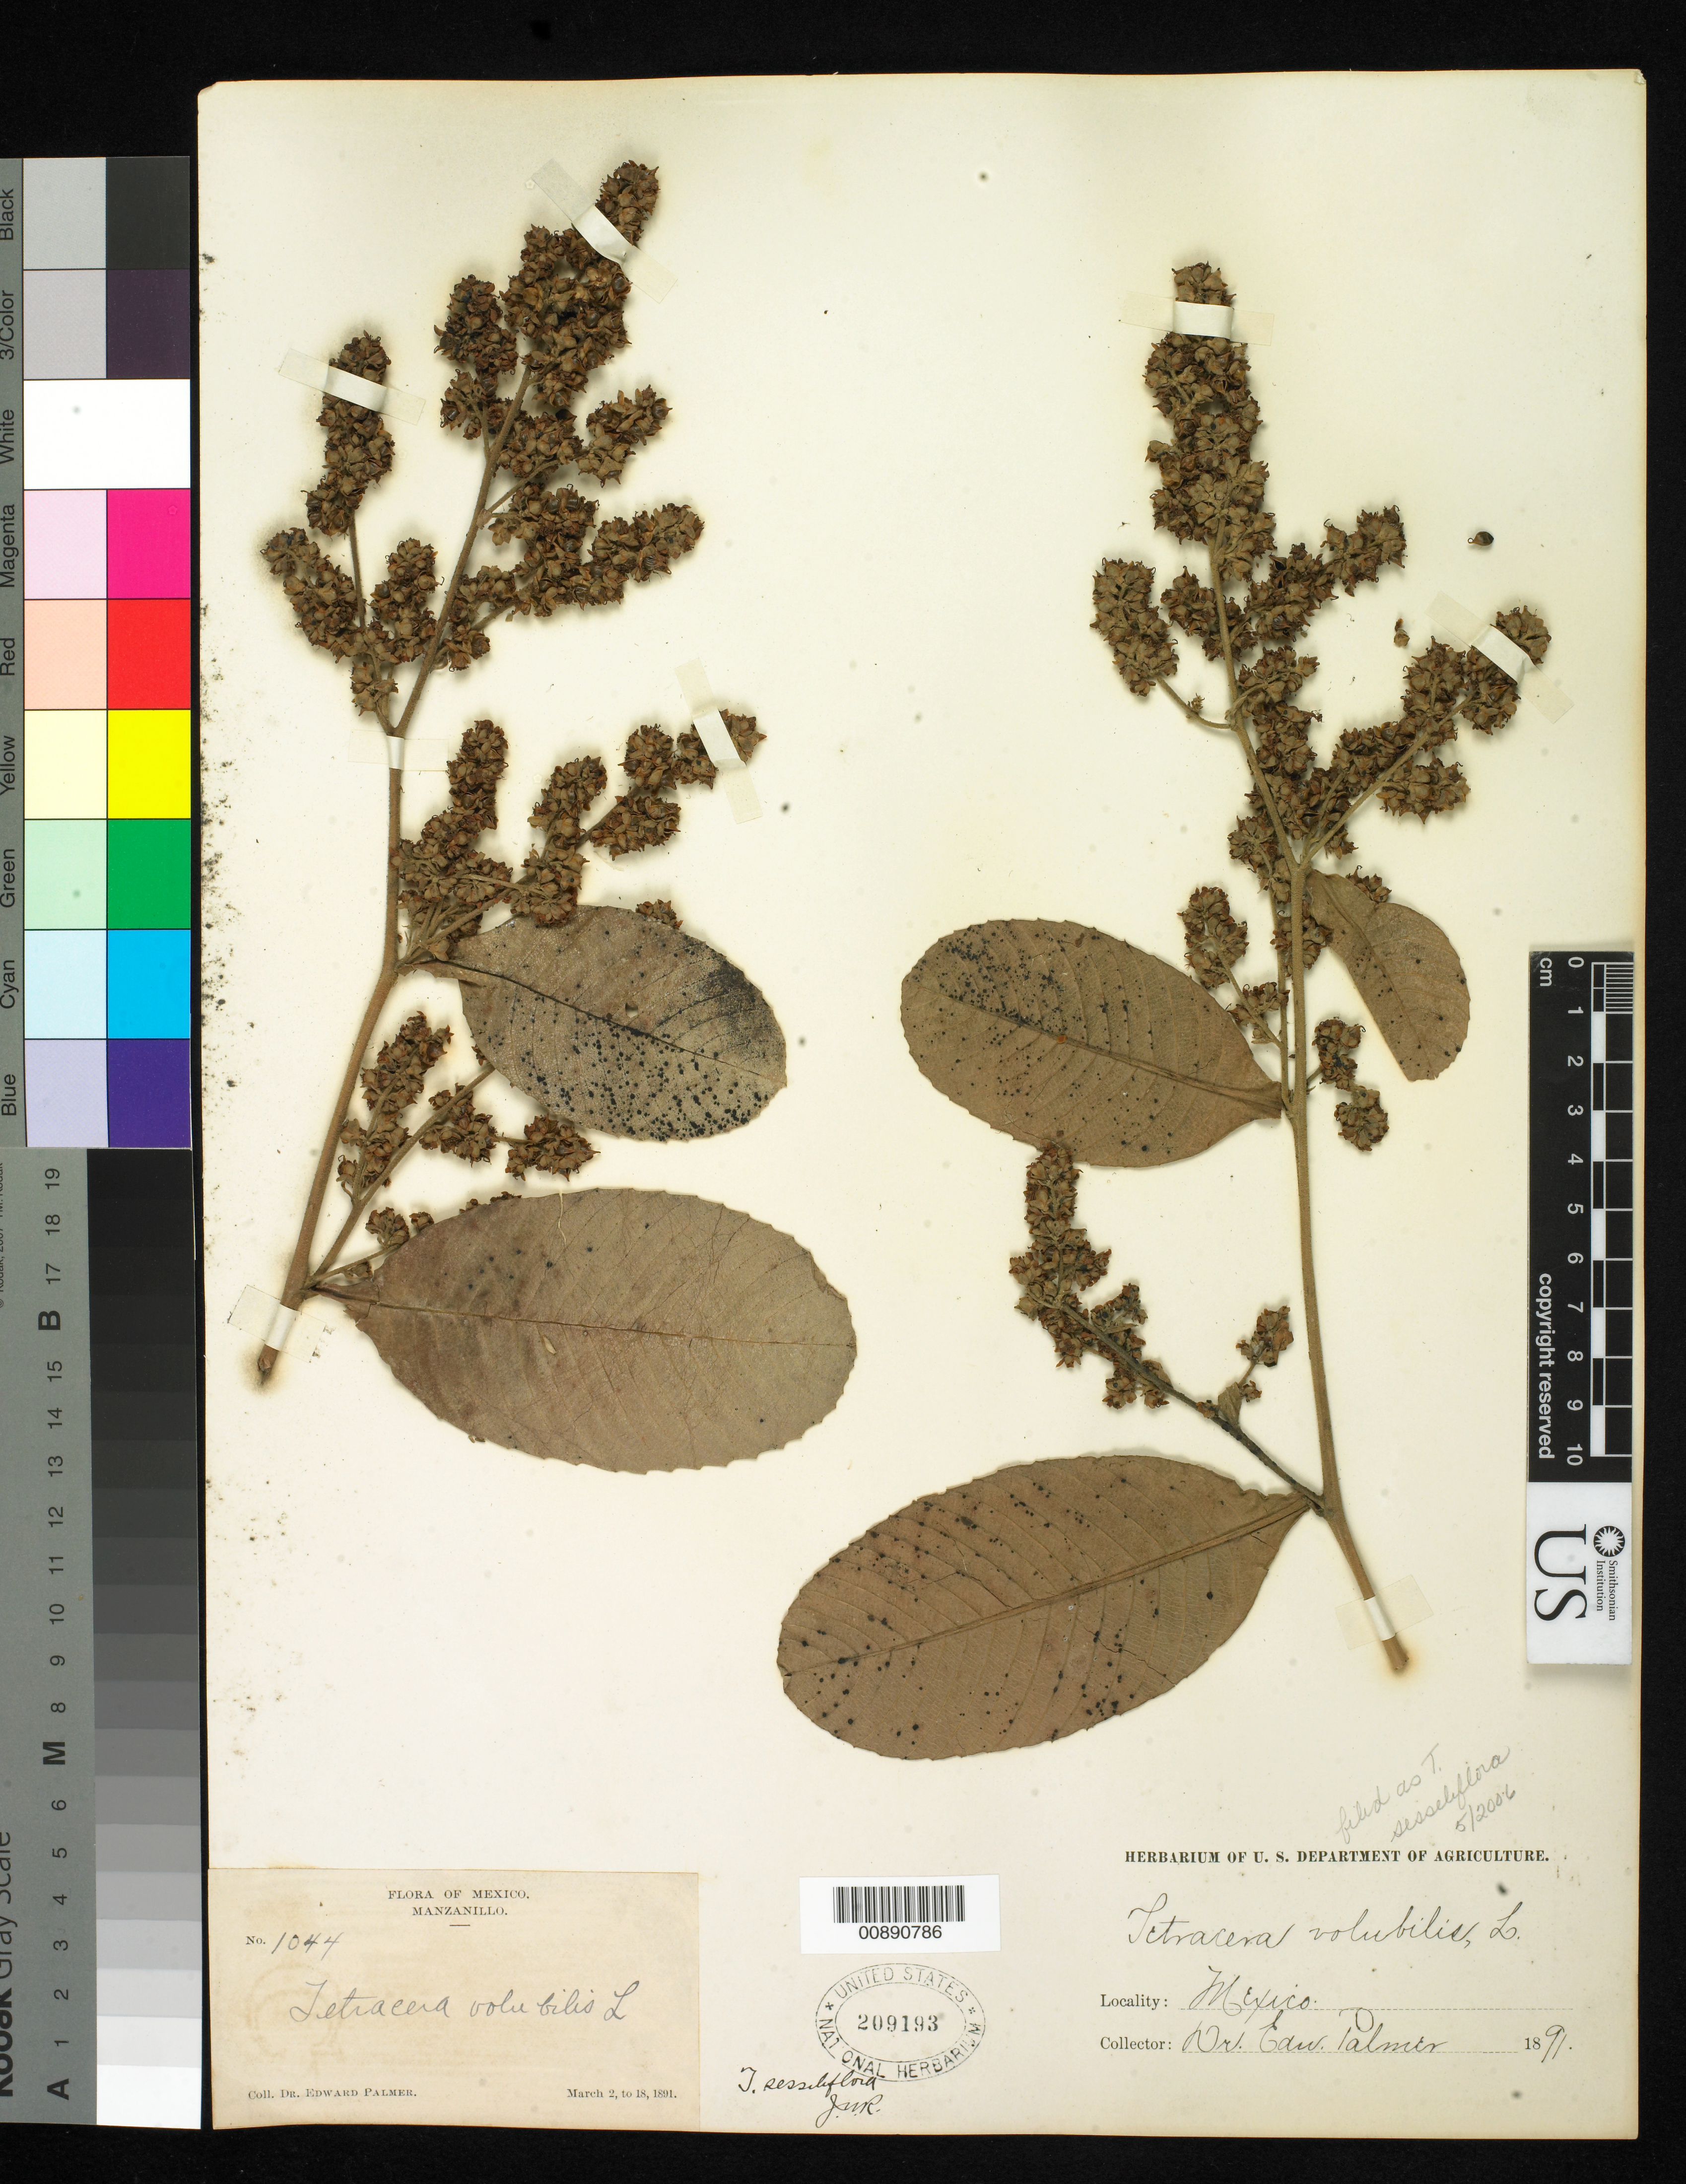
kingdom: Plantae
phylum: Tracheophyta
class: Magnoliopsida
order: Dilleniales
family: Dilleniaceae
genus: Tetracera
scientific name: Tetracera sessiliflora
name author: Triana & Planch.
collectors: E. Palmer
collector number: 1044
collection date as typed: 02 Mar 1891 to 18 Mar 1891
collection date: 1891-03-02/1891-03-18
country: Mexico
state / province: Colima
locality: Manzanillo, Colima.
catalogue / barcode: US 209193